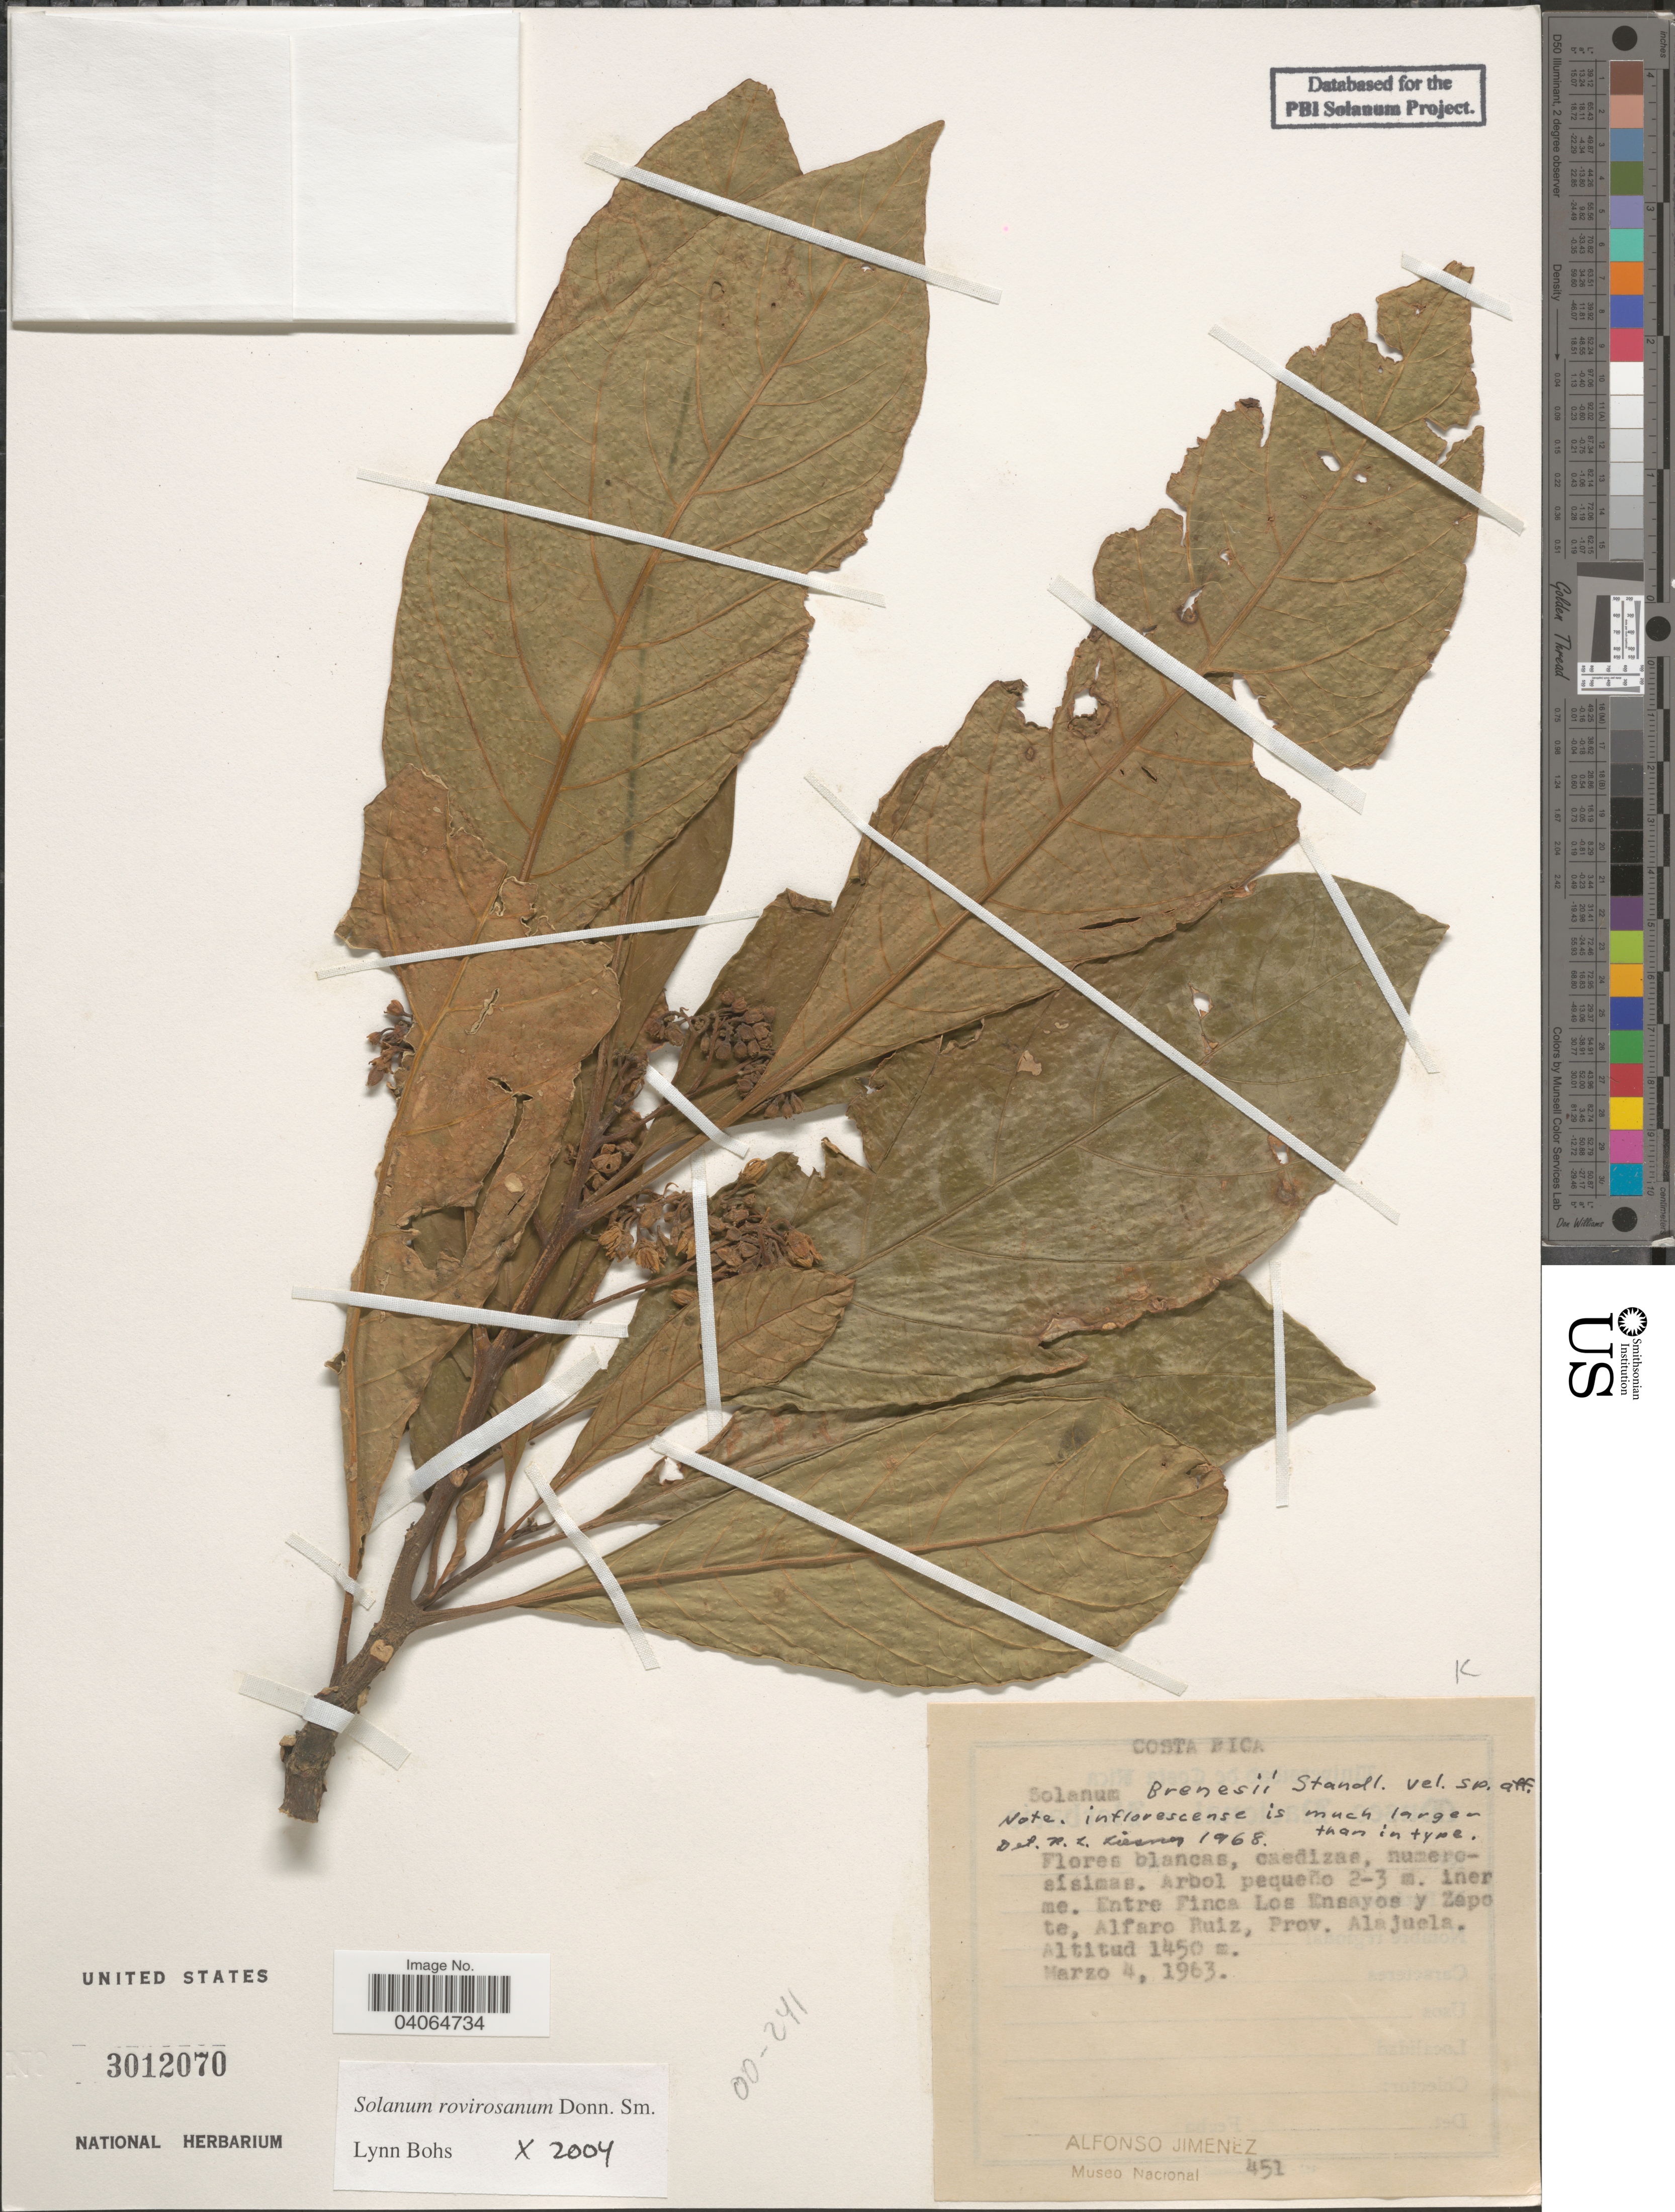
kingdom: Plantae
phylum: Tracheophyta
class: Magnoliopsida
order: Solanales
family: Solanaceae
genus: Solanum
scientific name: Solanum rovirosanum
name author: Donn. Sm.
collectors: A. Jiménez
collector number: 451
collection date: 1963-03-04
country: Costa Rica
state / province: Alajuela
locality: Entre Finca Los Ensayos y Zepote, Alfaro Ruiz.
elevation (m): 1450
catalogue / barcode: US 3012070